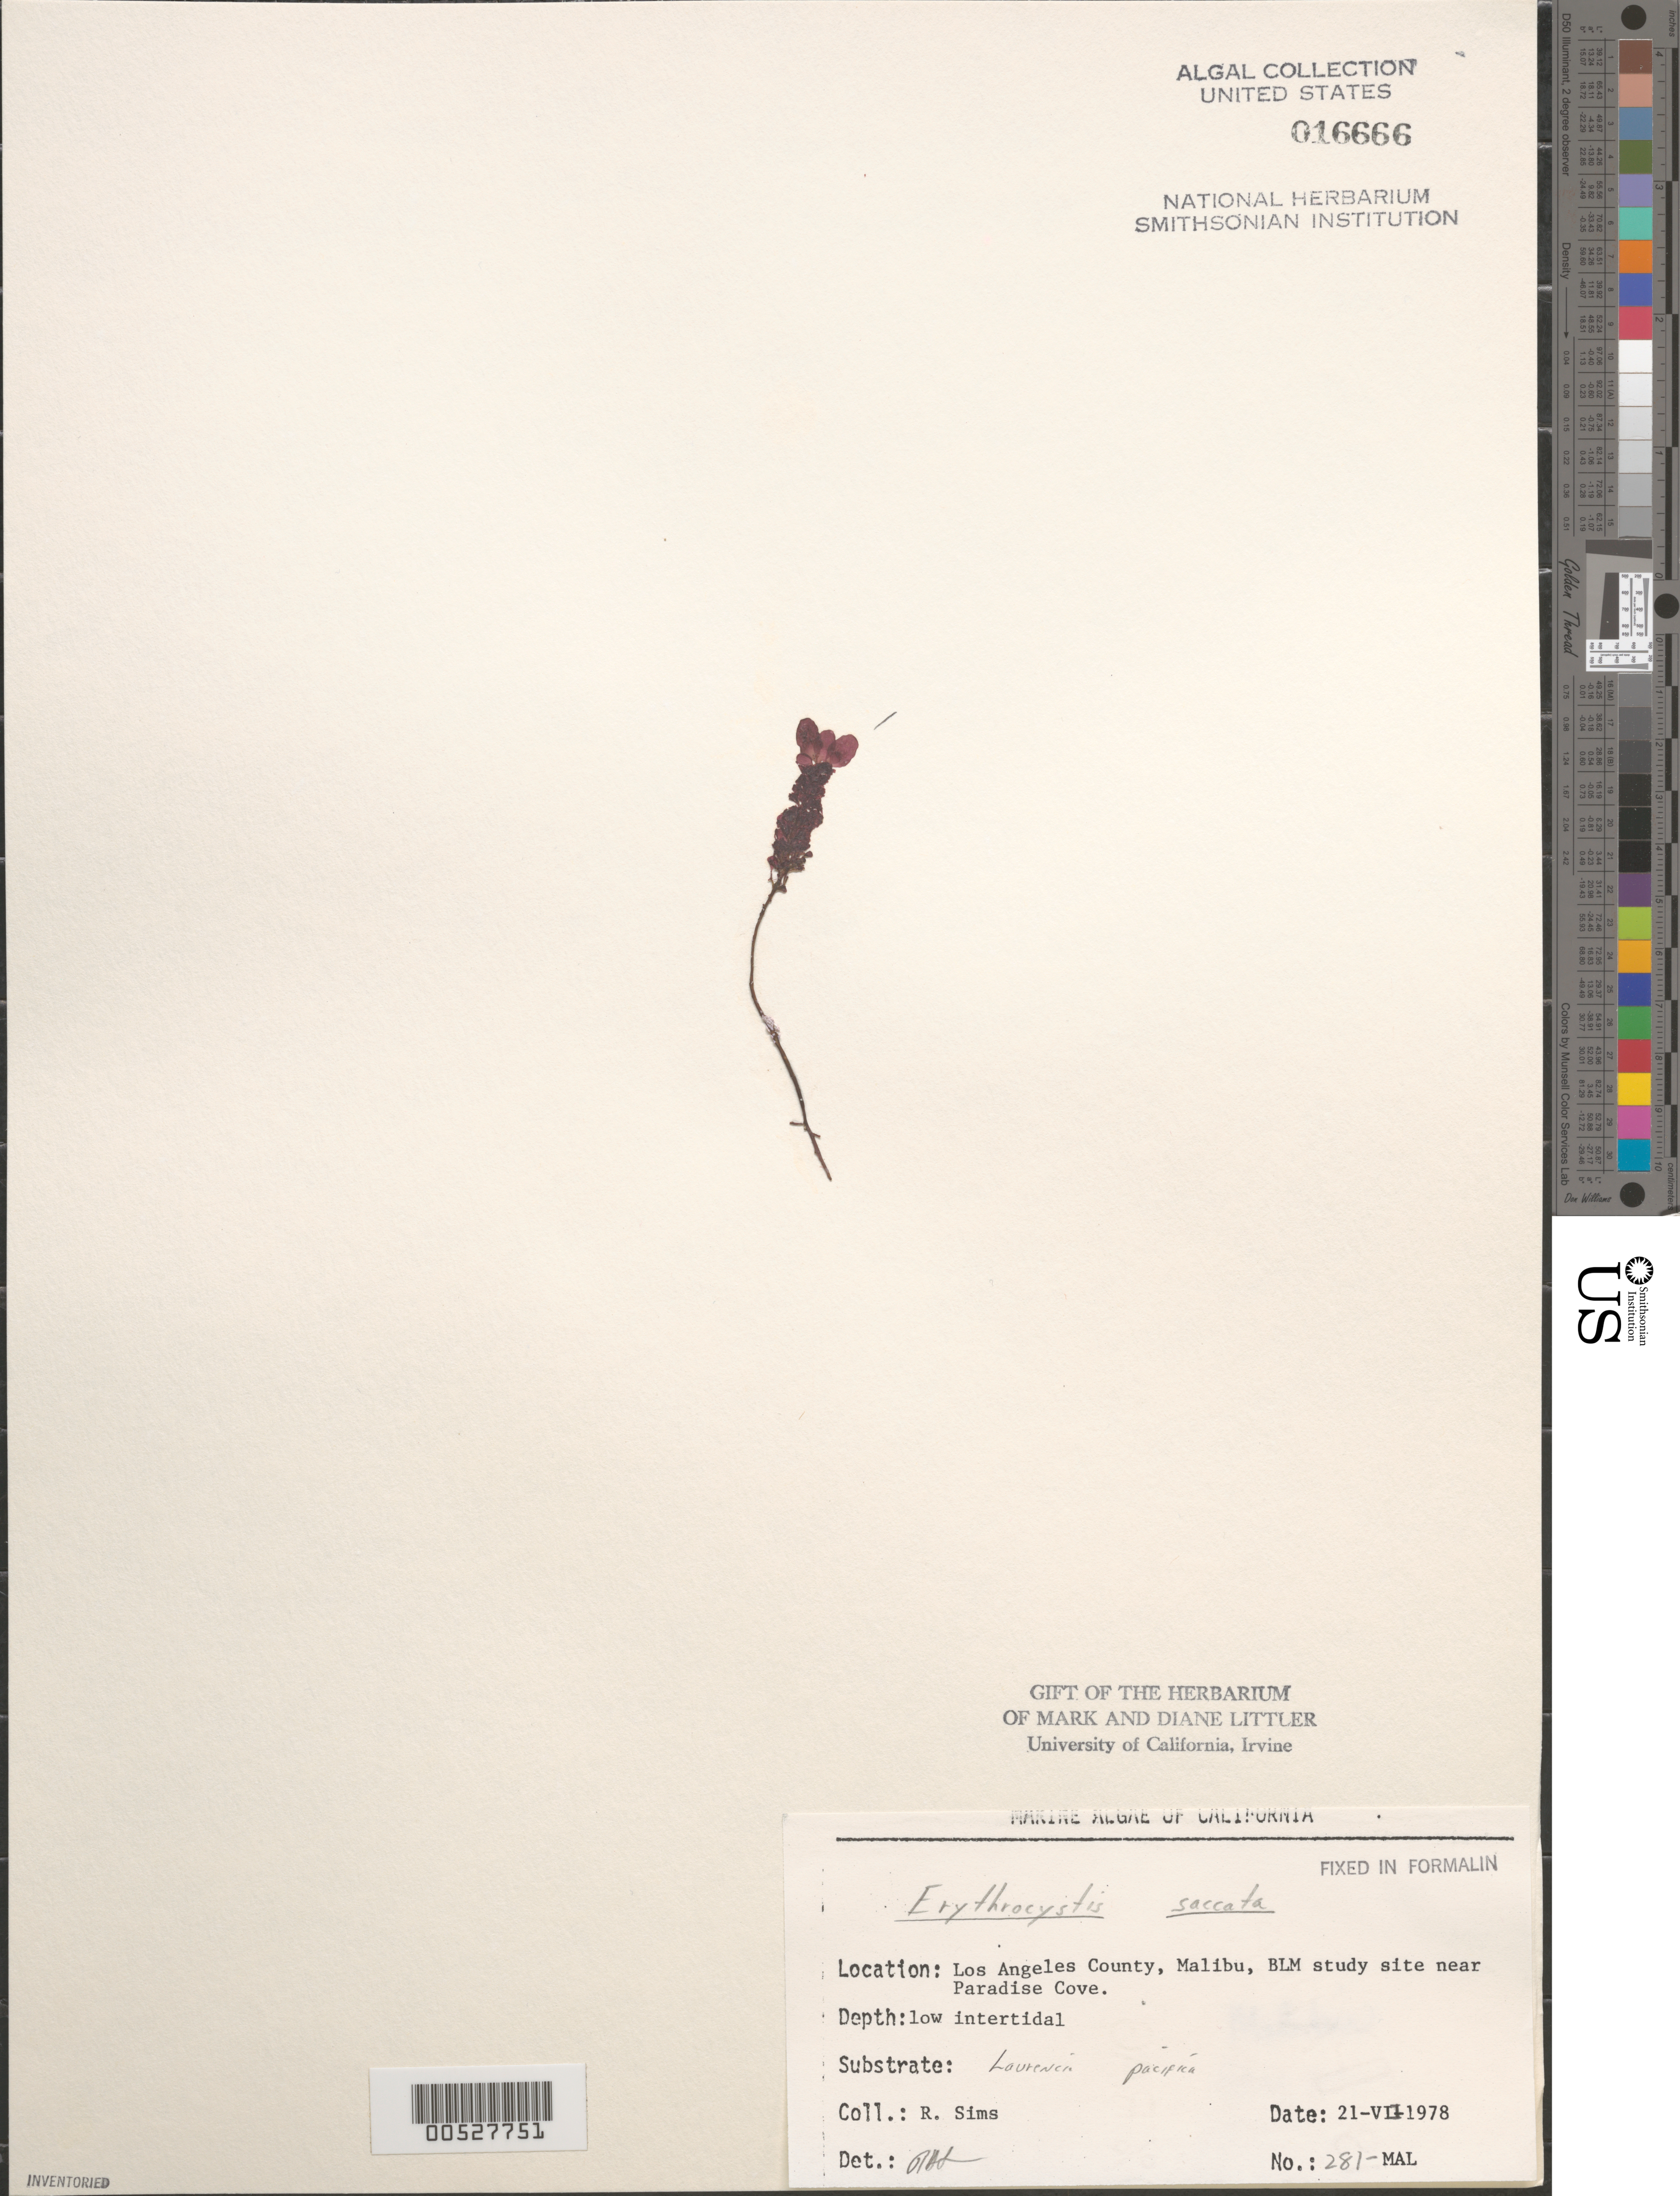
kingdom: Plantae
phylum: Rhodophyta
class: Florideophyceae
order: Ceramiales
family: Rhodomelaceae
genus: Erythrocystis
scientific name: Erythrocystis saccata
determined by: Sims, Robert H.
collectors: R. H. Sims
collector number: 281-MAL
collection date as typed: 21 Jul 1978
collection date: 1978-07-21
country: United States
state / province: California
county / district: Los Angeles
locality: Malibu, near Paradise Cove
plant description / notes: BLM-SOCALBIGHT Rocky Intertidal Survey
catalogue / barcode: US 16666